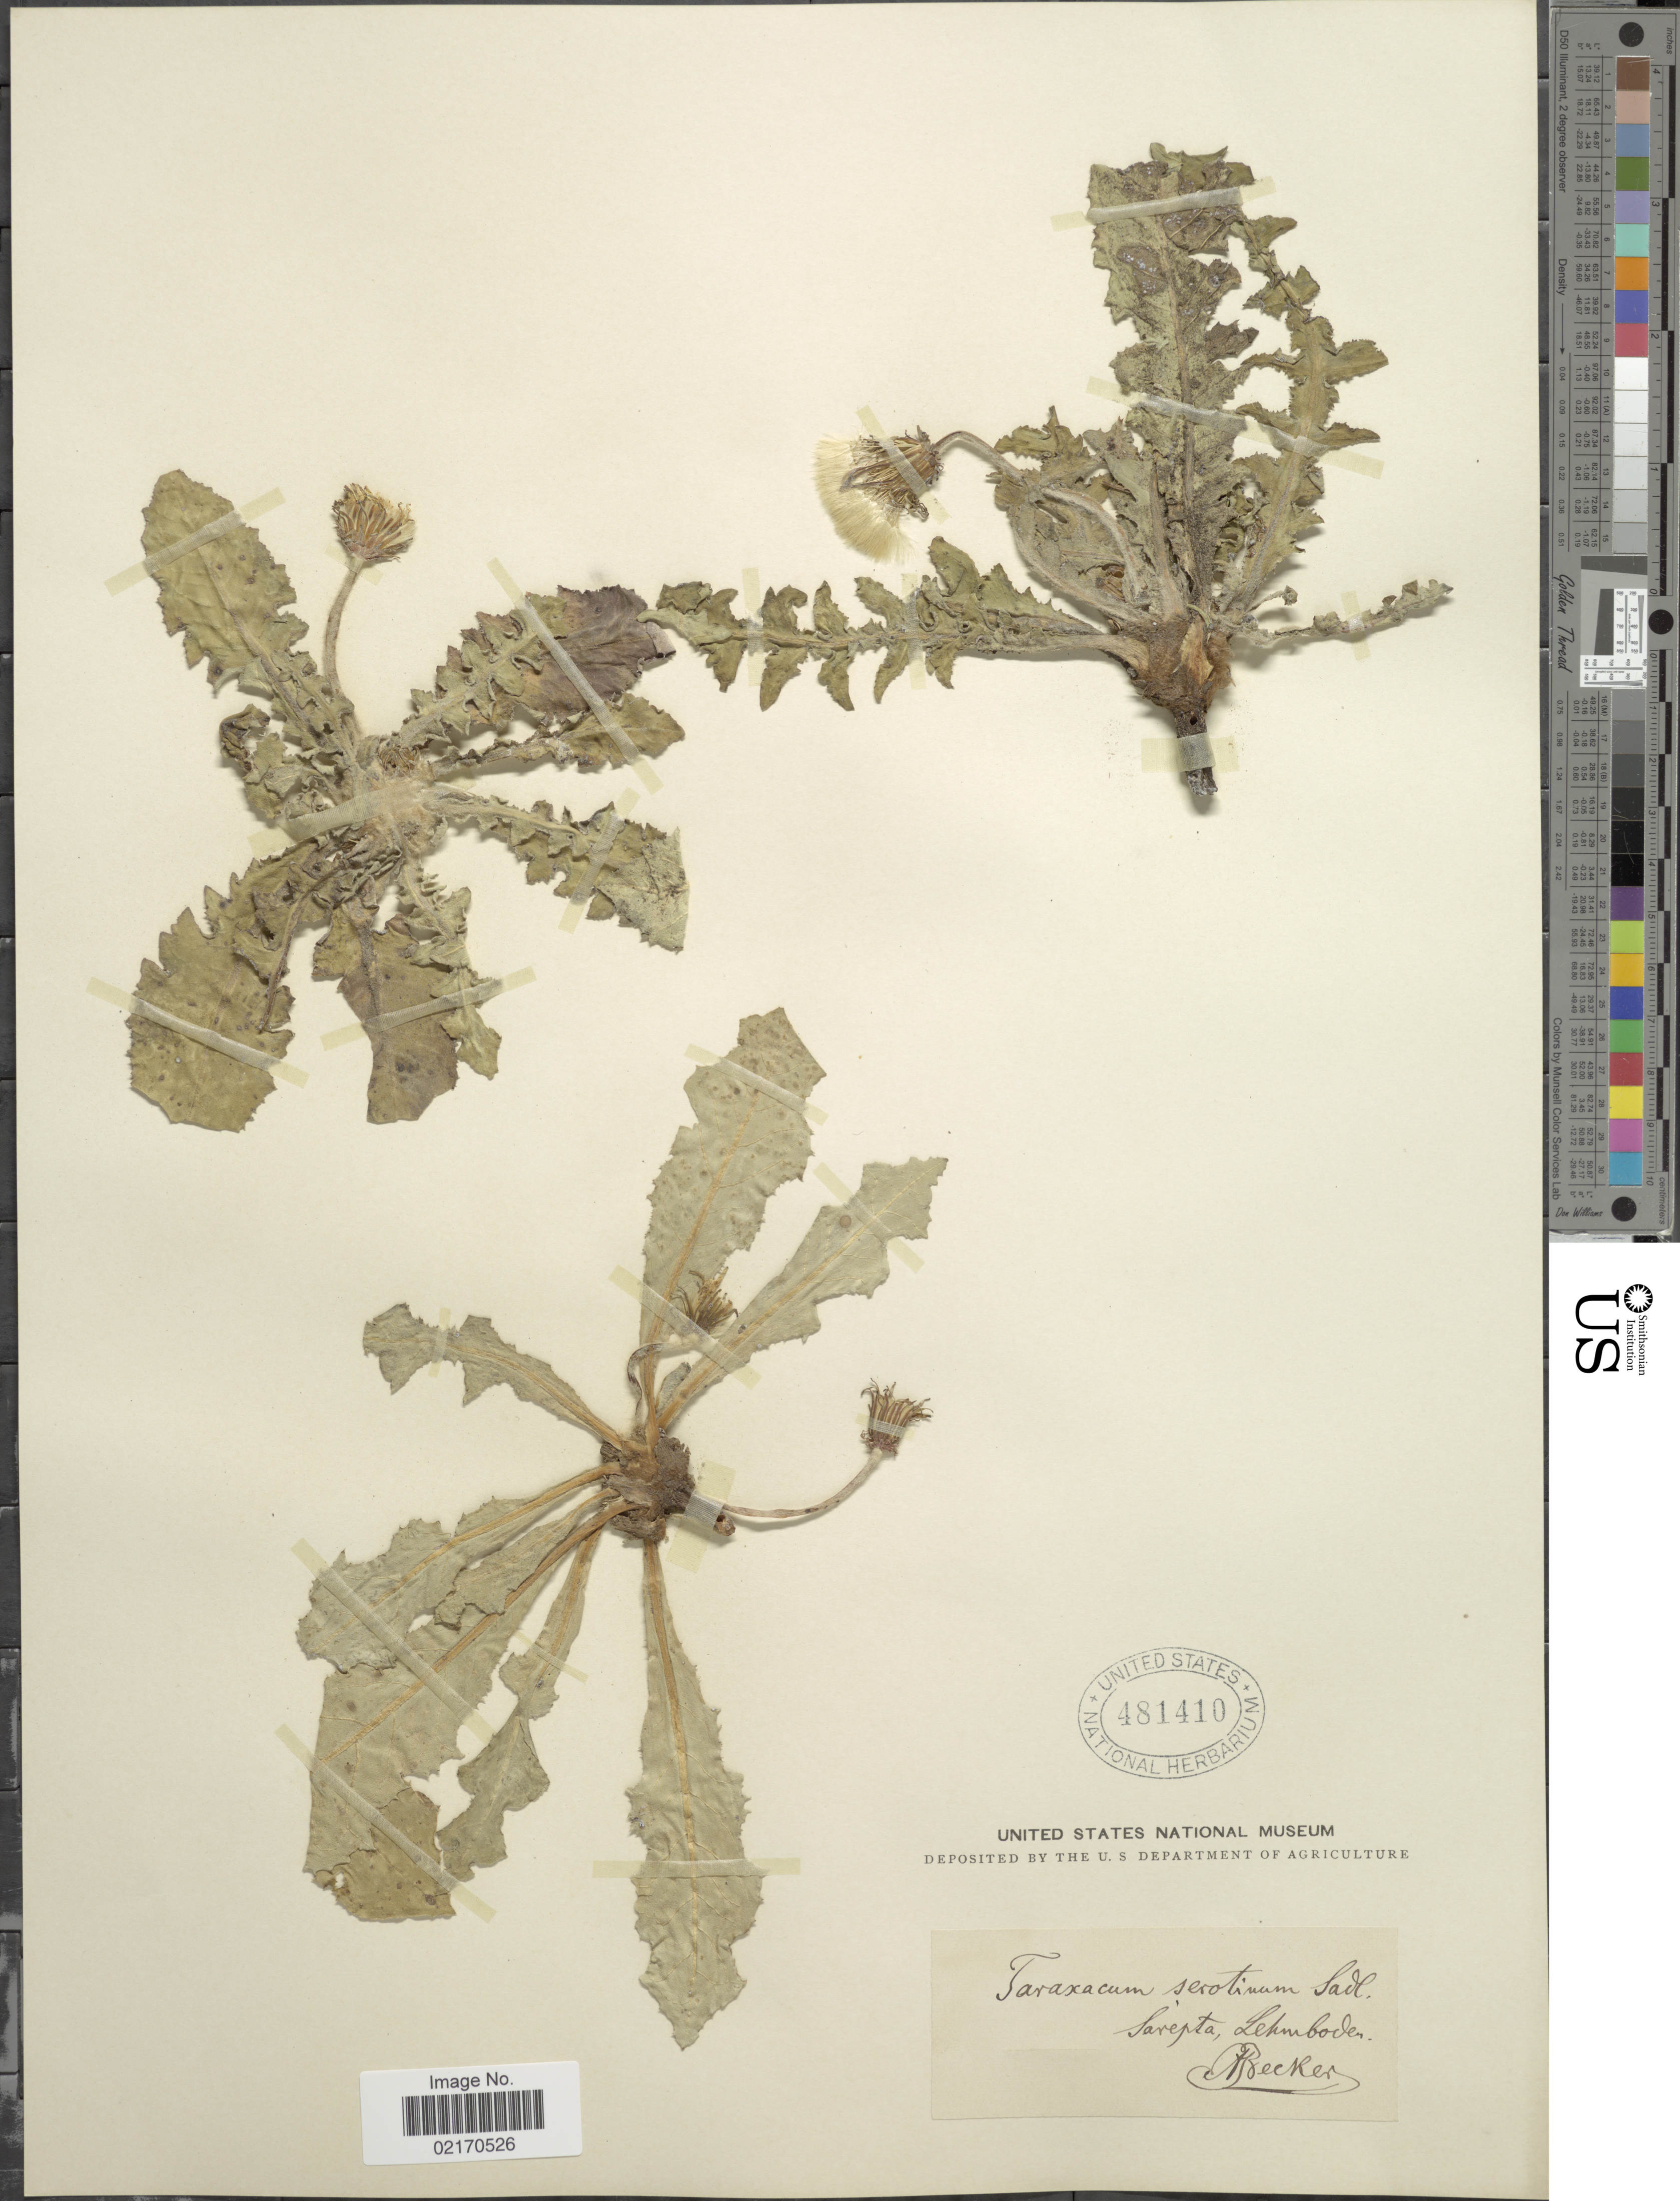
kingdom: Plantae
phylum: Tracheophyta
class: Magnoliopsida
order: Asterales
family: Asteraceae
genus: Taraxacum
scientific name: Taraxacum serotinum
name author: (Waldst. & Kit.) Fisch.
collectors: A. Becker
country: Russian Federation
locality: Sarepta, Lehmboden.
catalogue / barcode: US 481410